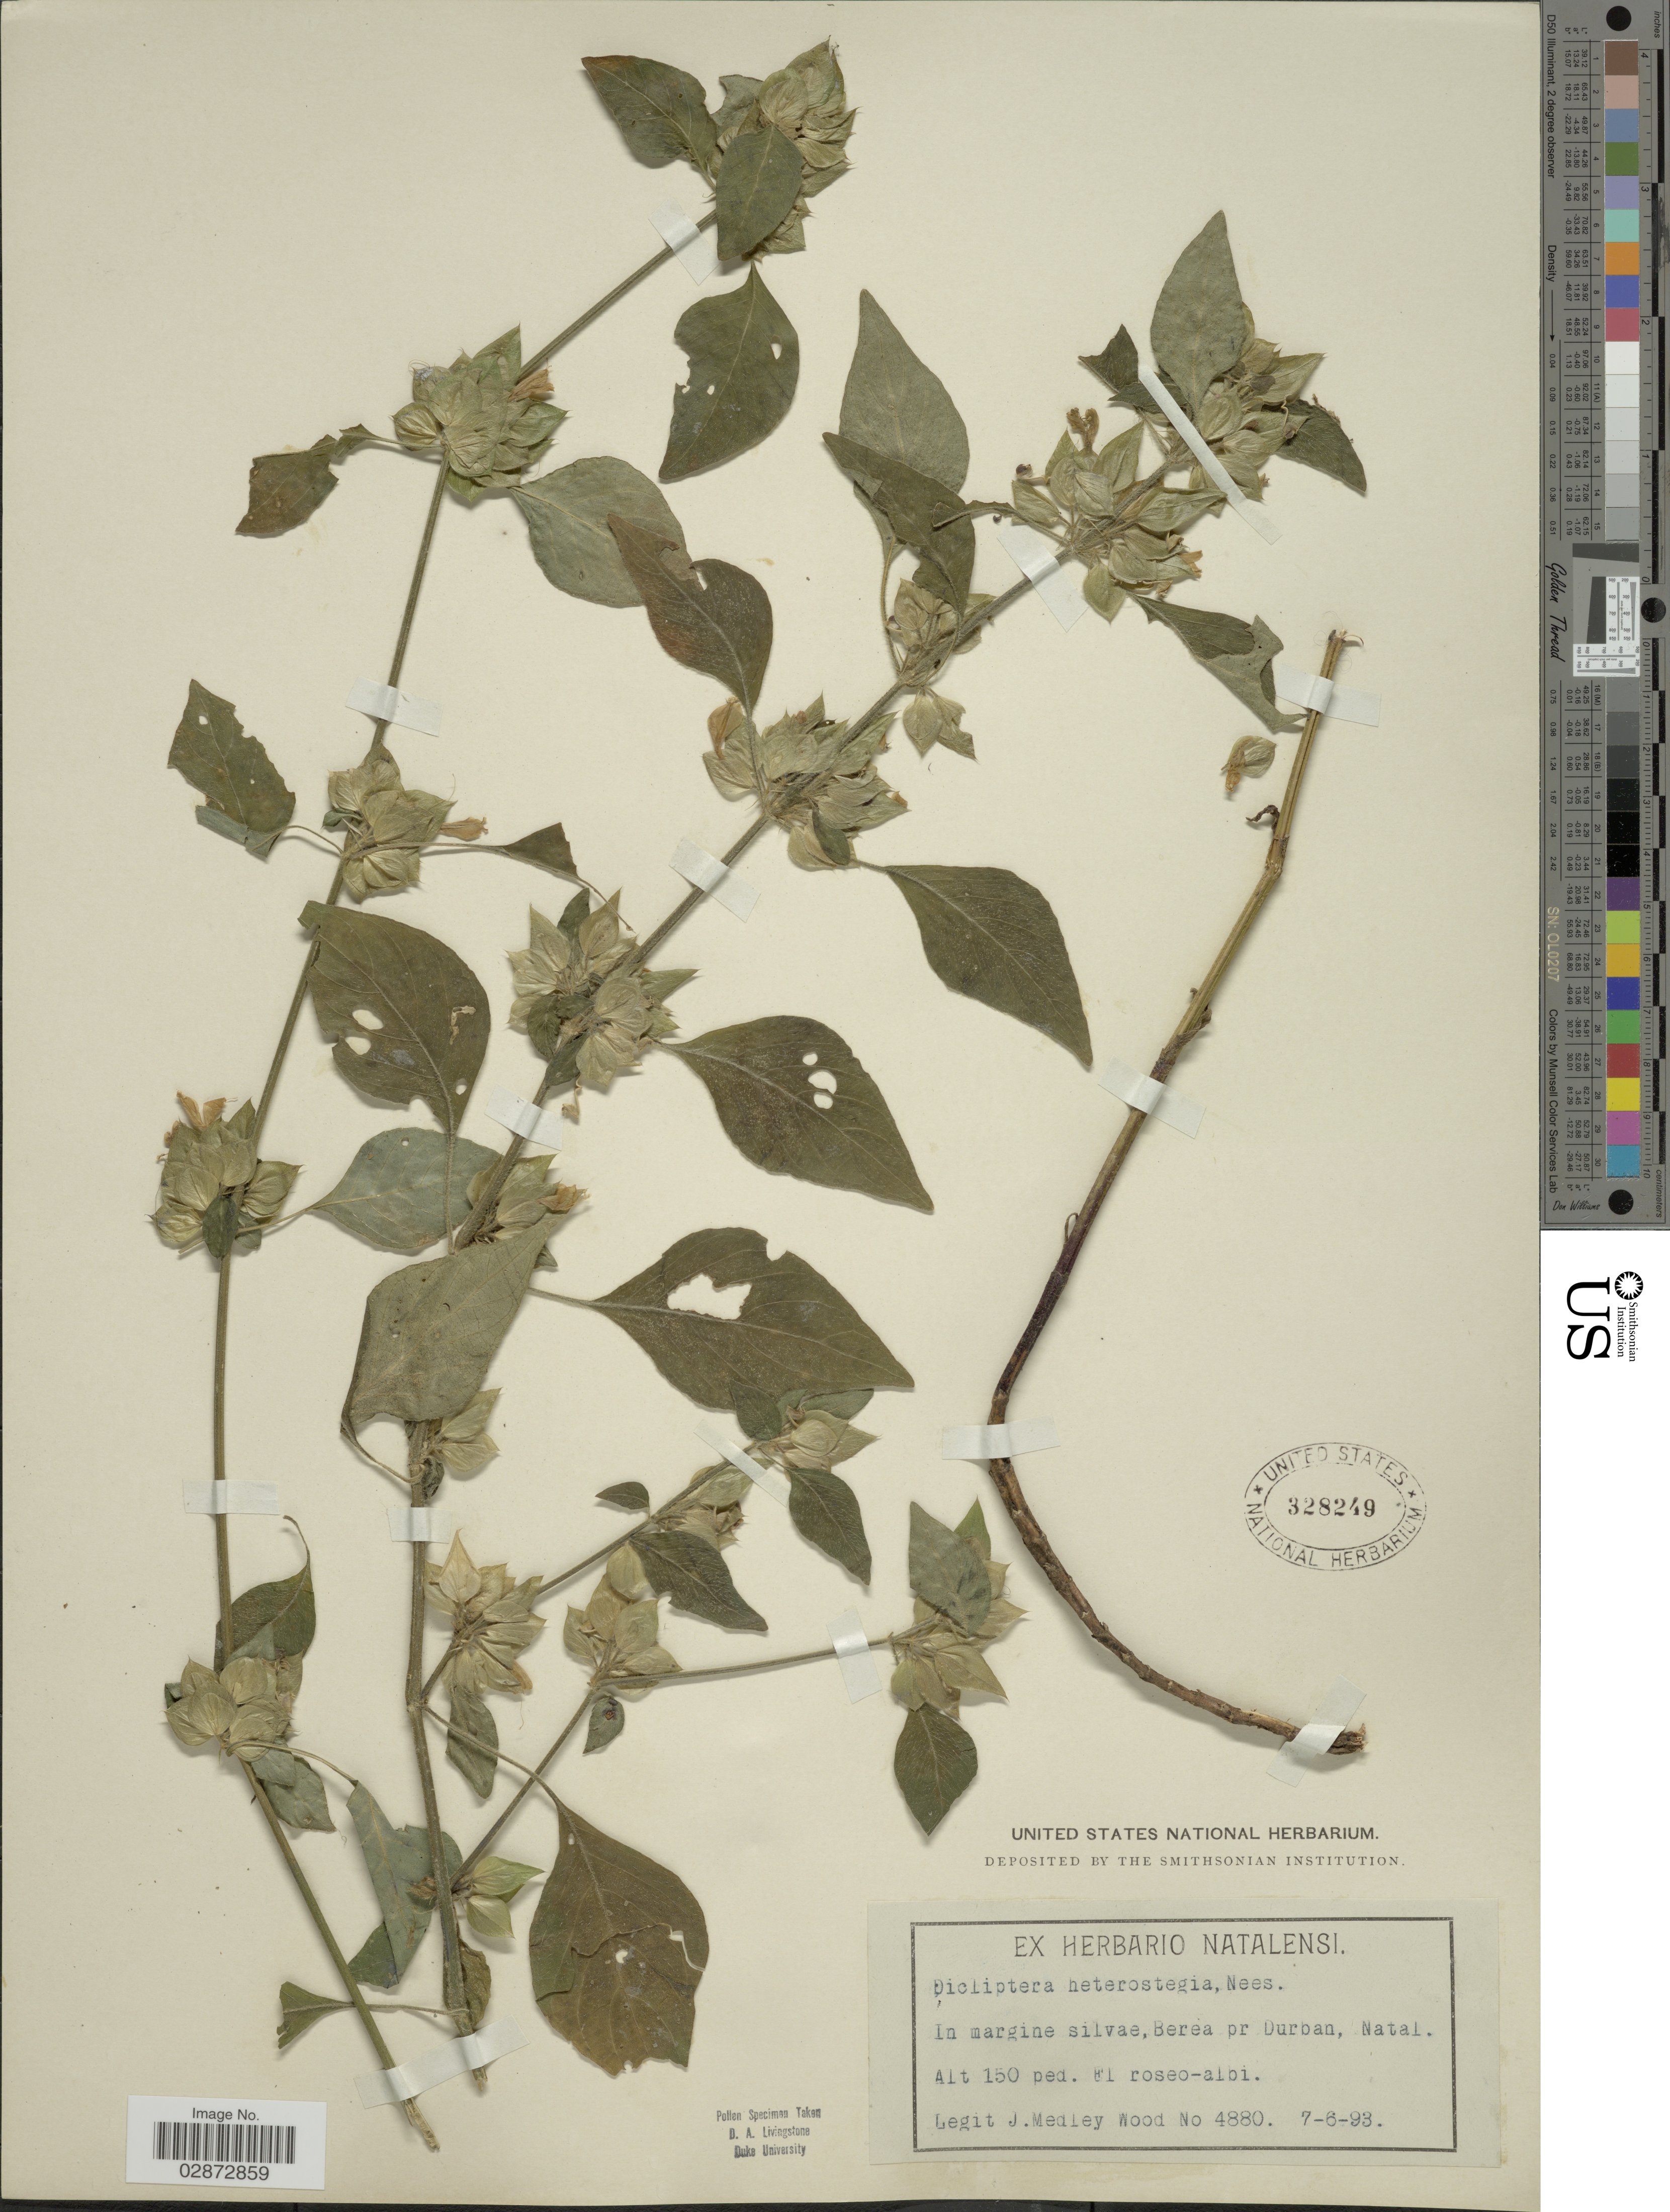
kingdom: Plantae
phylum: Tracheophyta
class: Magnoliopsida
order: Lamiales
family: Acanthaceae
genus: Dicliptera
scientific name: Dicliptera heterostegia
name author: C. Presl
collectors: J. M. Wood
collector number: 4880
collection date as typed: Transcribed d/m/y: 7/6/93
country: South Africa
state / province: KwaZulu-Natal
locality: In margine silvae, Berea pr Durban, Natal.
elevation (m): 46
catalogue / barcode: US 328249